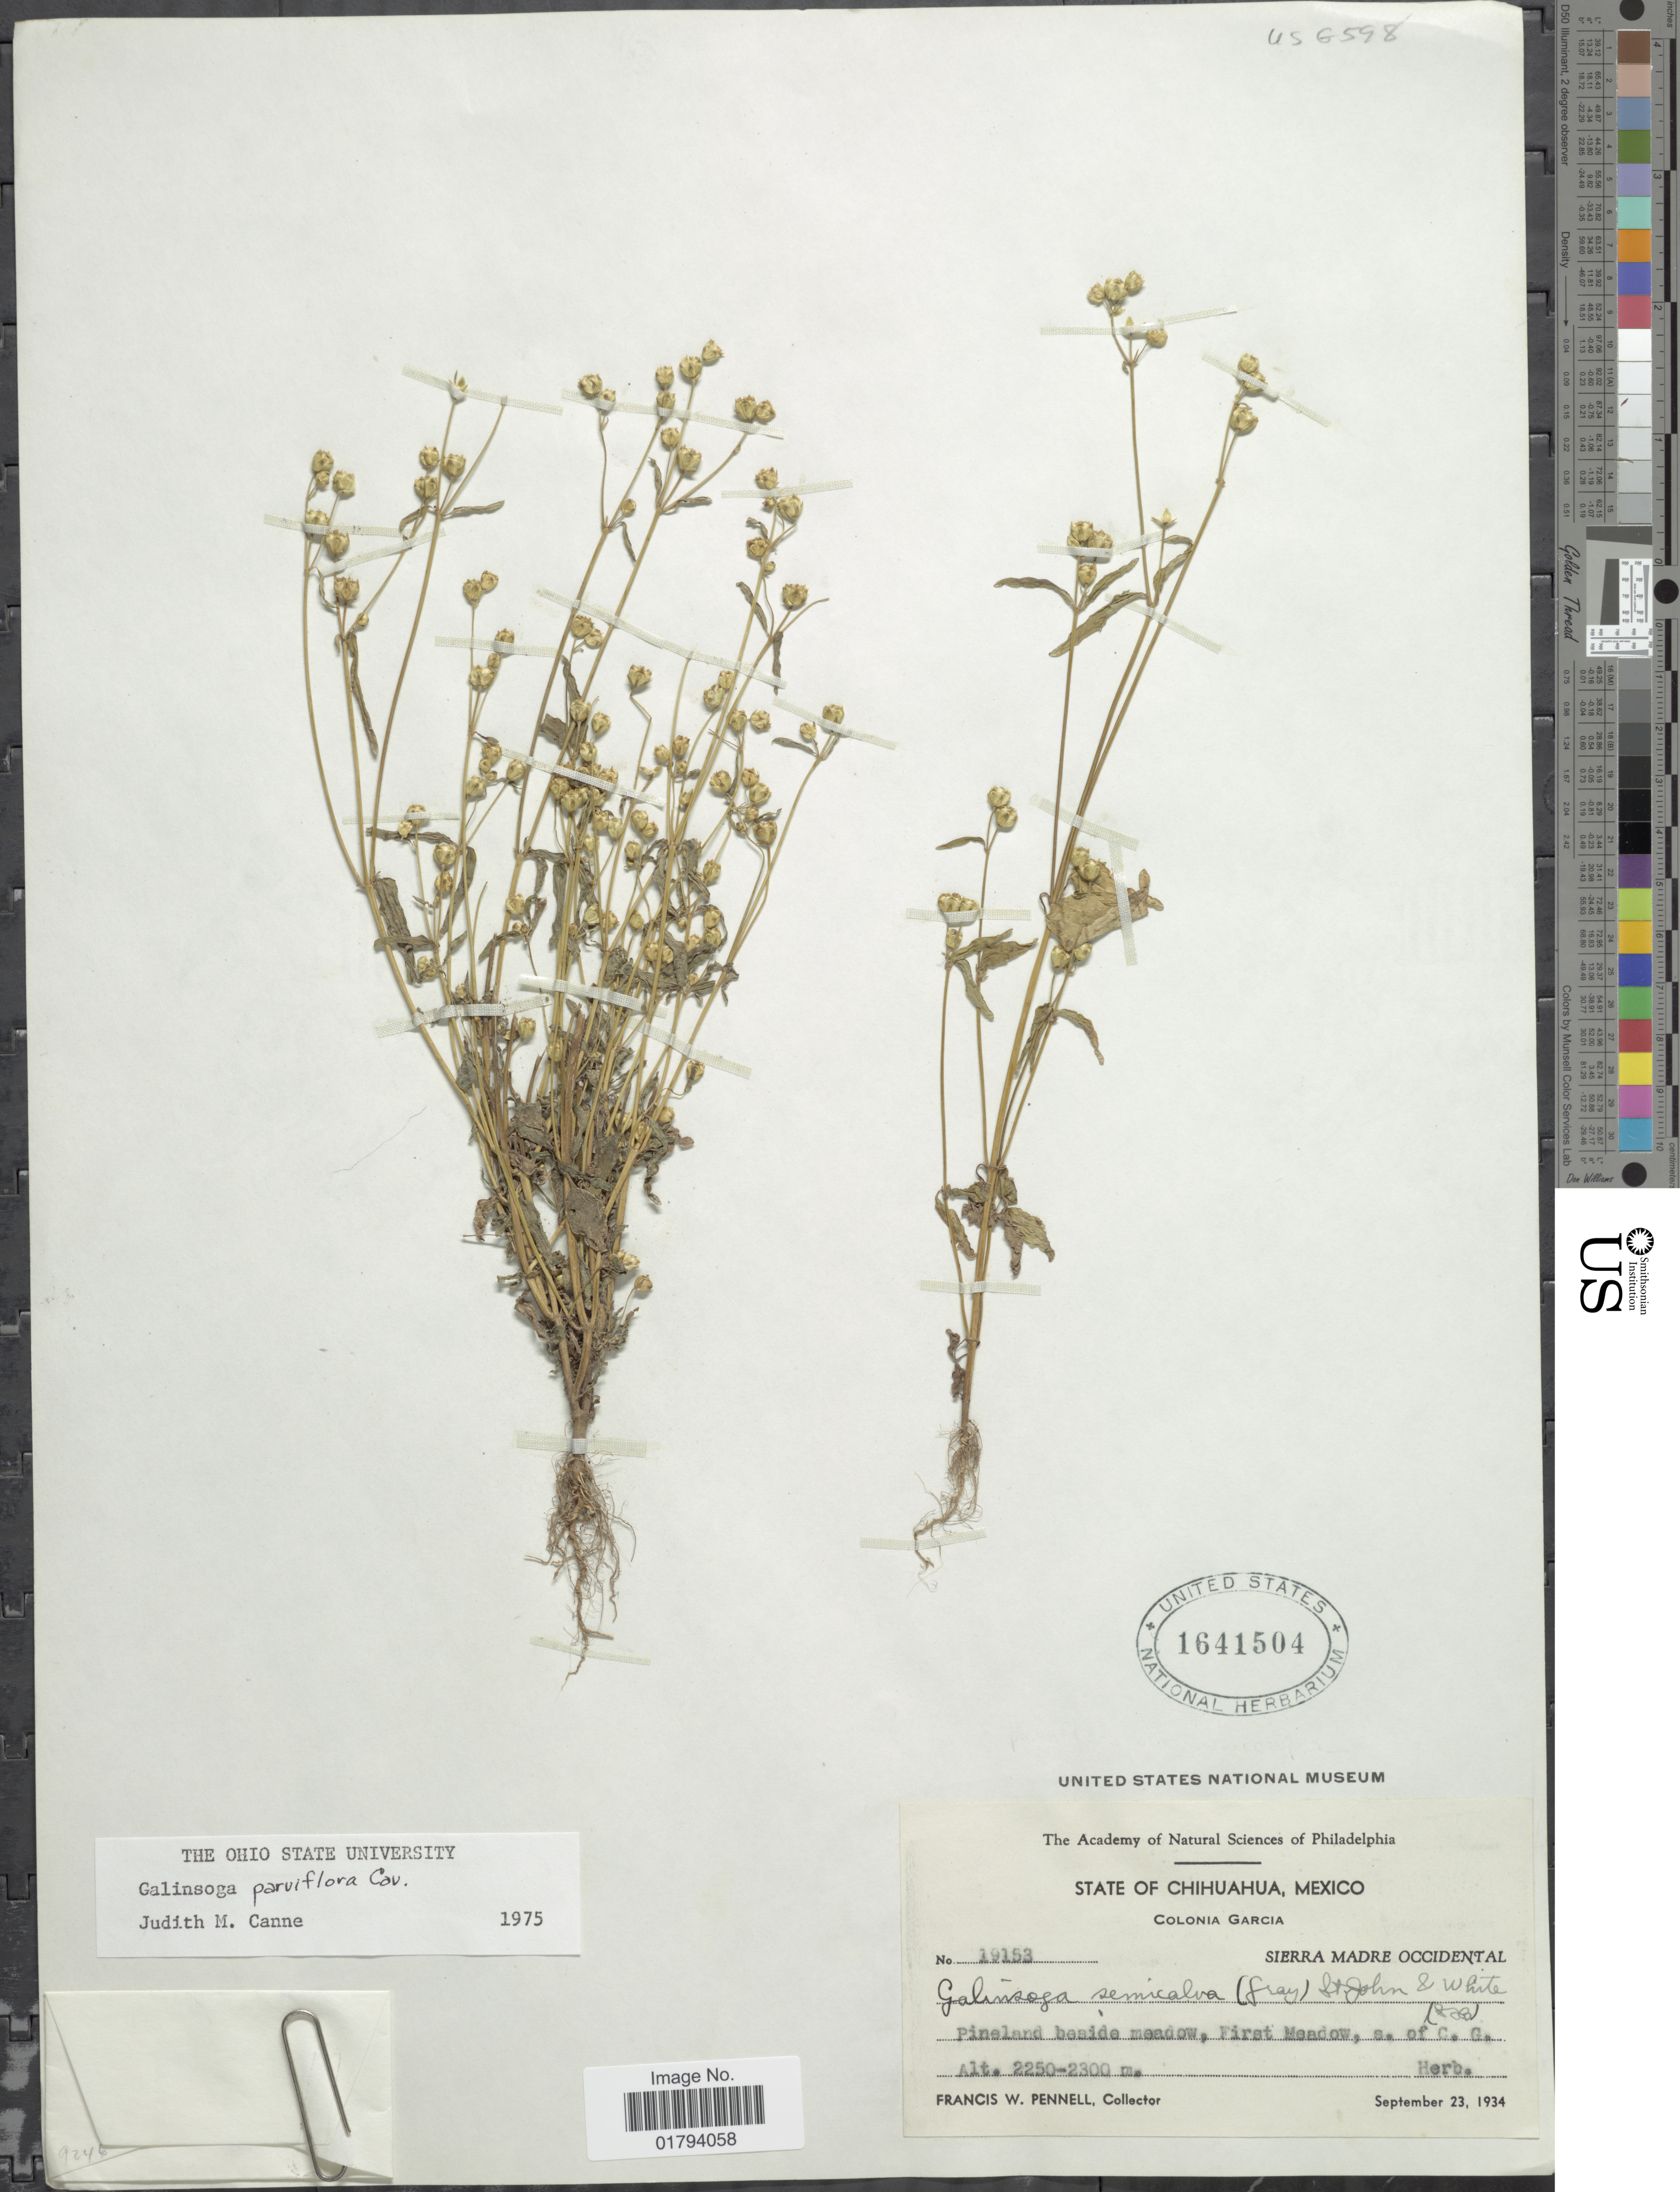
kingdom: Plantae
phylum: Tracheophyta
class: Magnoliopsida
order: Asterales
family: Asteraceae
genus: Galinsoga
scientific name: Galinsoga parviflora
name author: Cav.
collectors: F. W. Pennell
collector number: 19153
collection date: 1934-09-23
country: Mexico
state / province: Chihuahua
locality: Colonia Garcia, Sierra Madre Occidental, pineland beside meadow, first meadow, s. of C.G.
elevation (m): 2250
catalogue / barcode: US 1641504